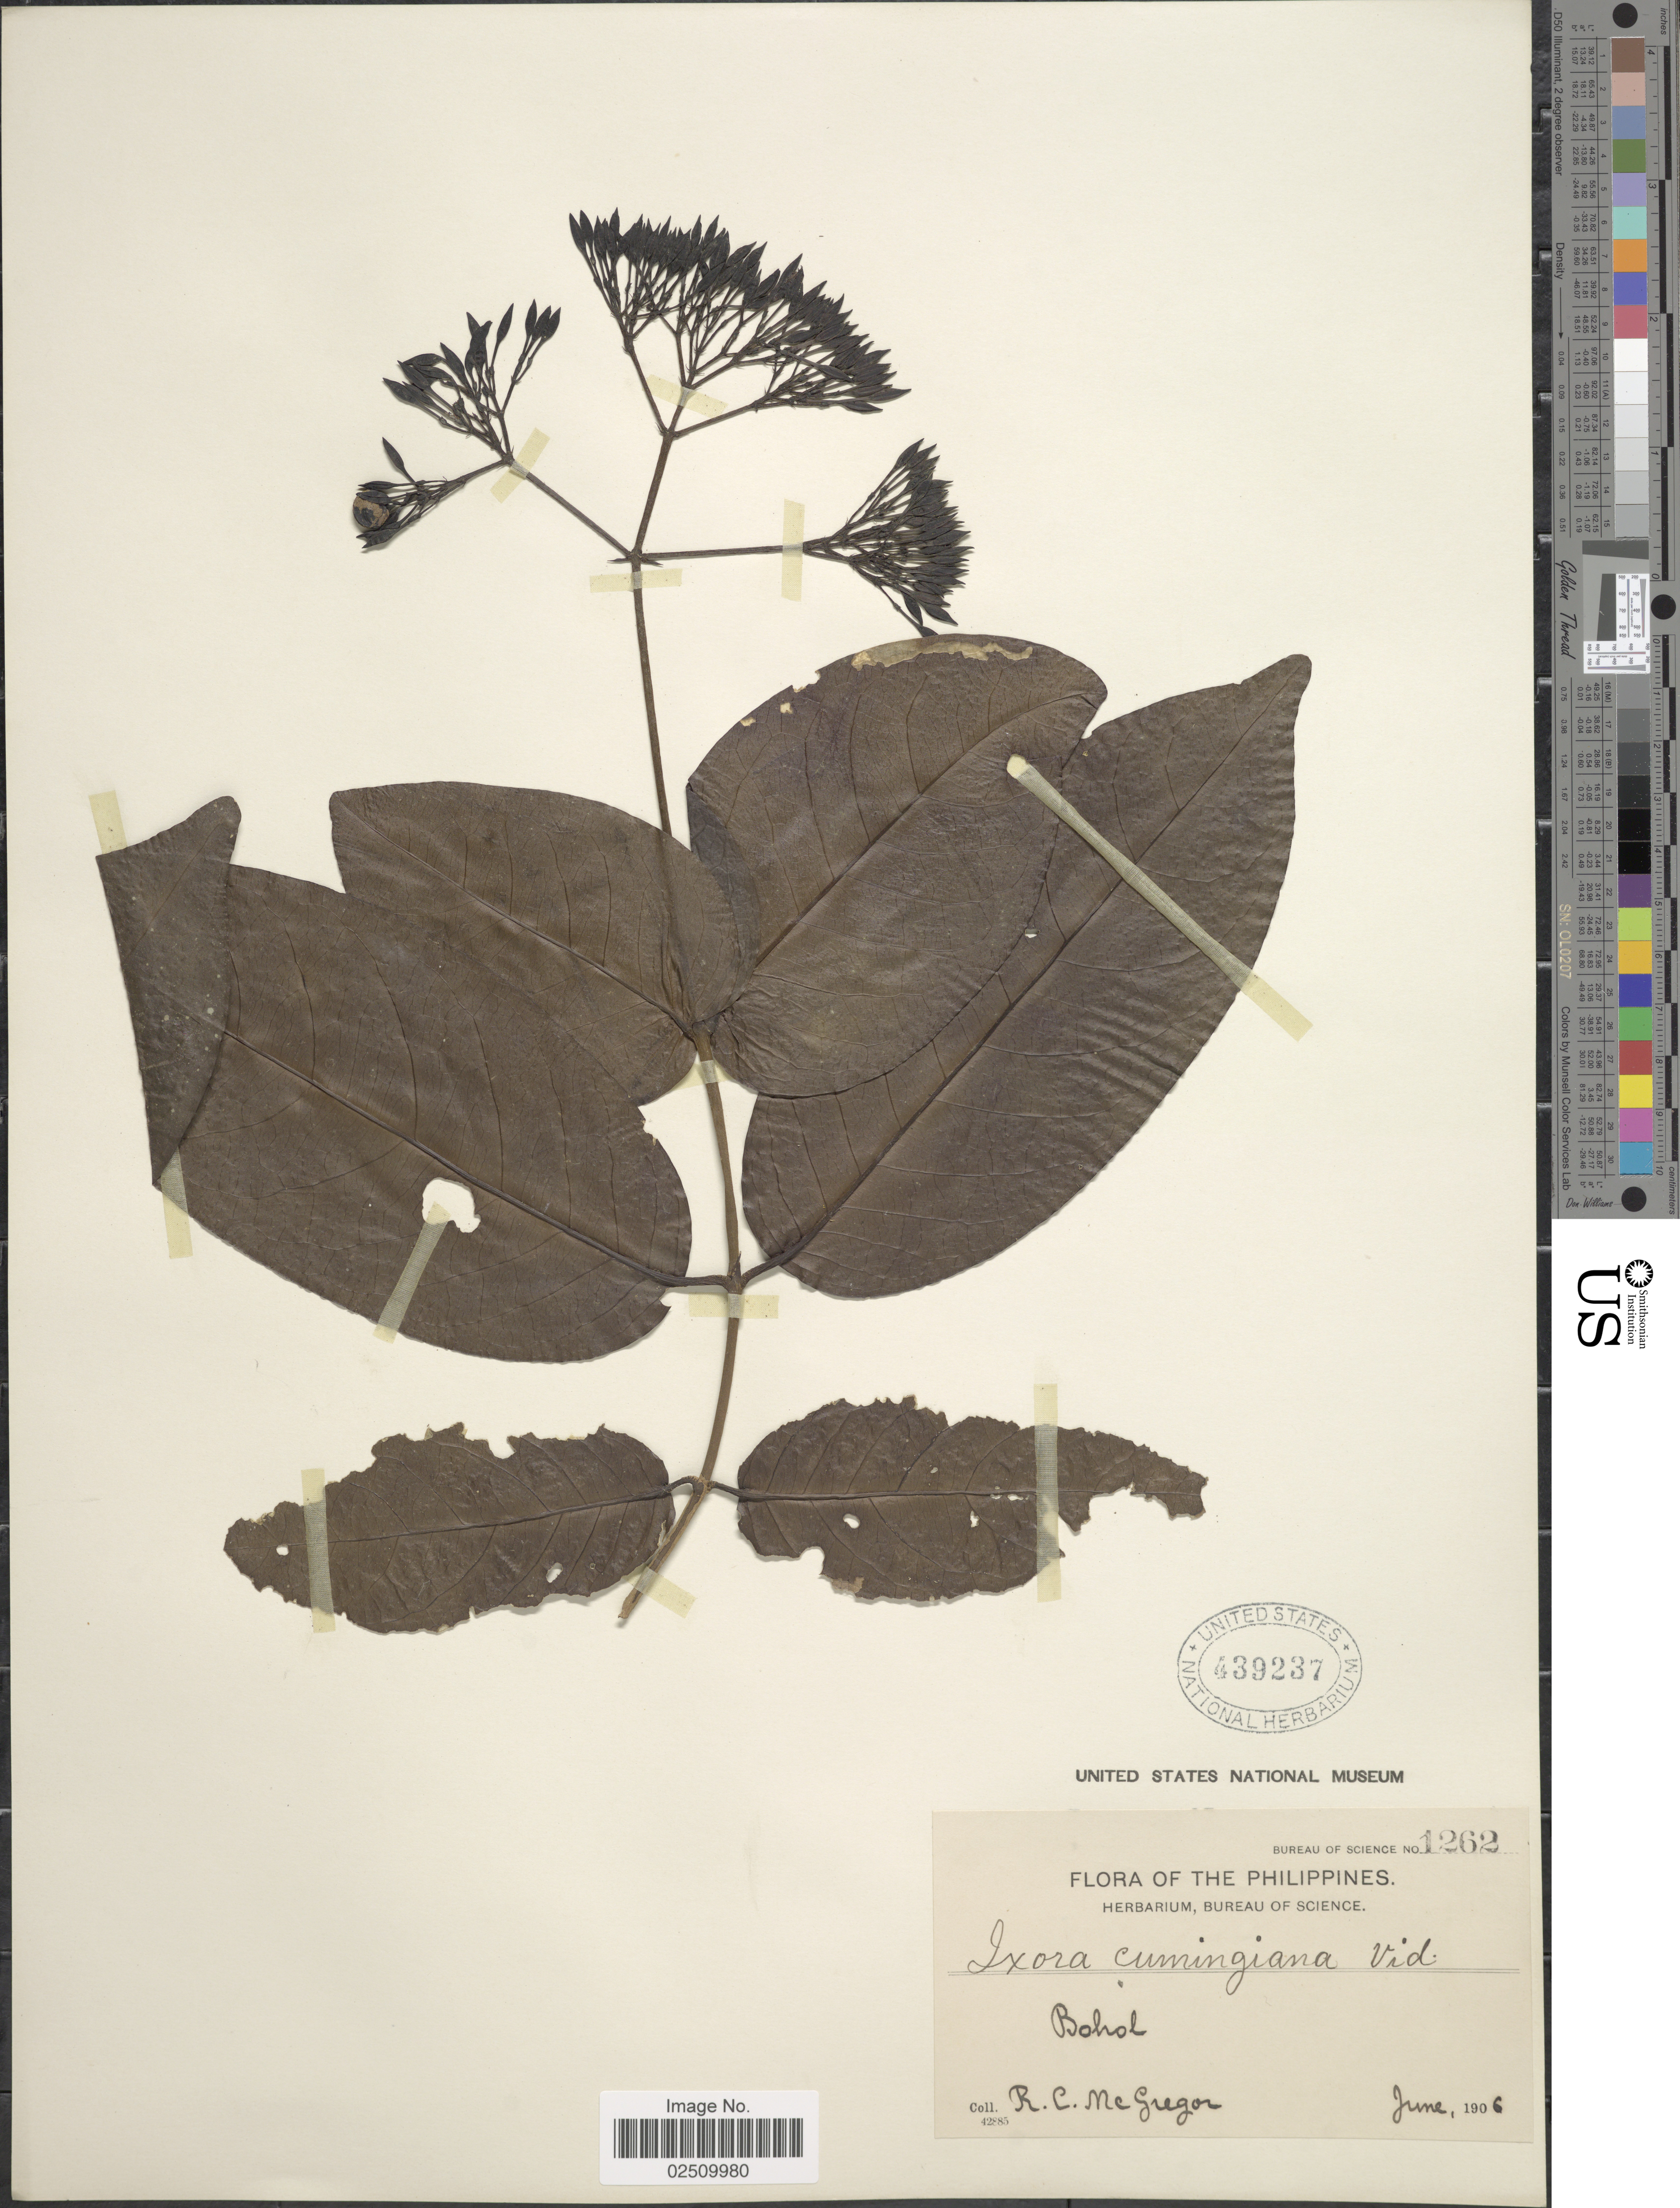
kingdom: Plantae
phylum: Tracheophyta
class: Magnoliopsida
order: Gentianales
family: Rubiaceae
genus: Ixora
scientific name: Ixora cumingiana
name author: S. Vidal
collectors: R. C. McGregor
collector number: Bureau of Science 1262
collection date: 1906-06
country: Philippines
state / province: Central Visayas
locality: Bohol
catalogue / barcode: US 439237